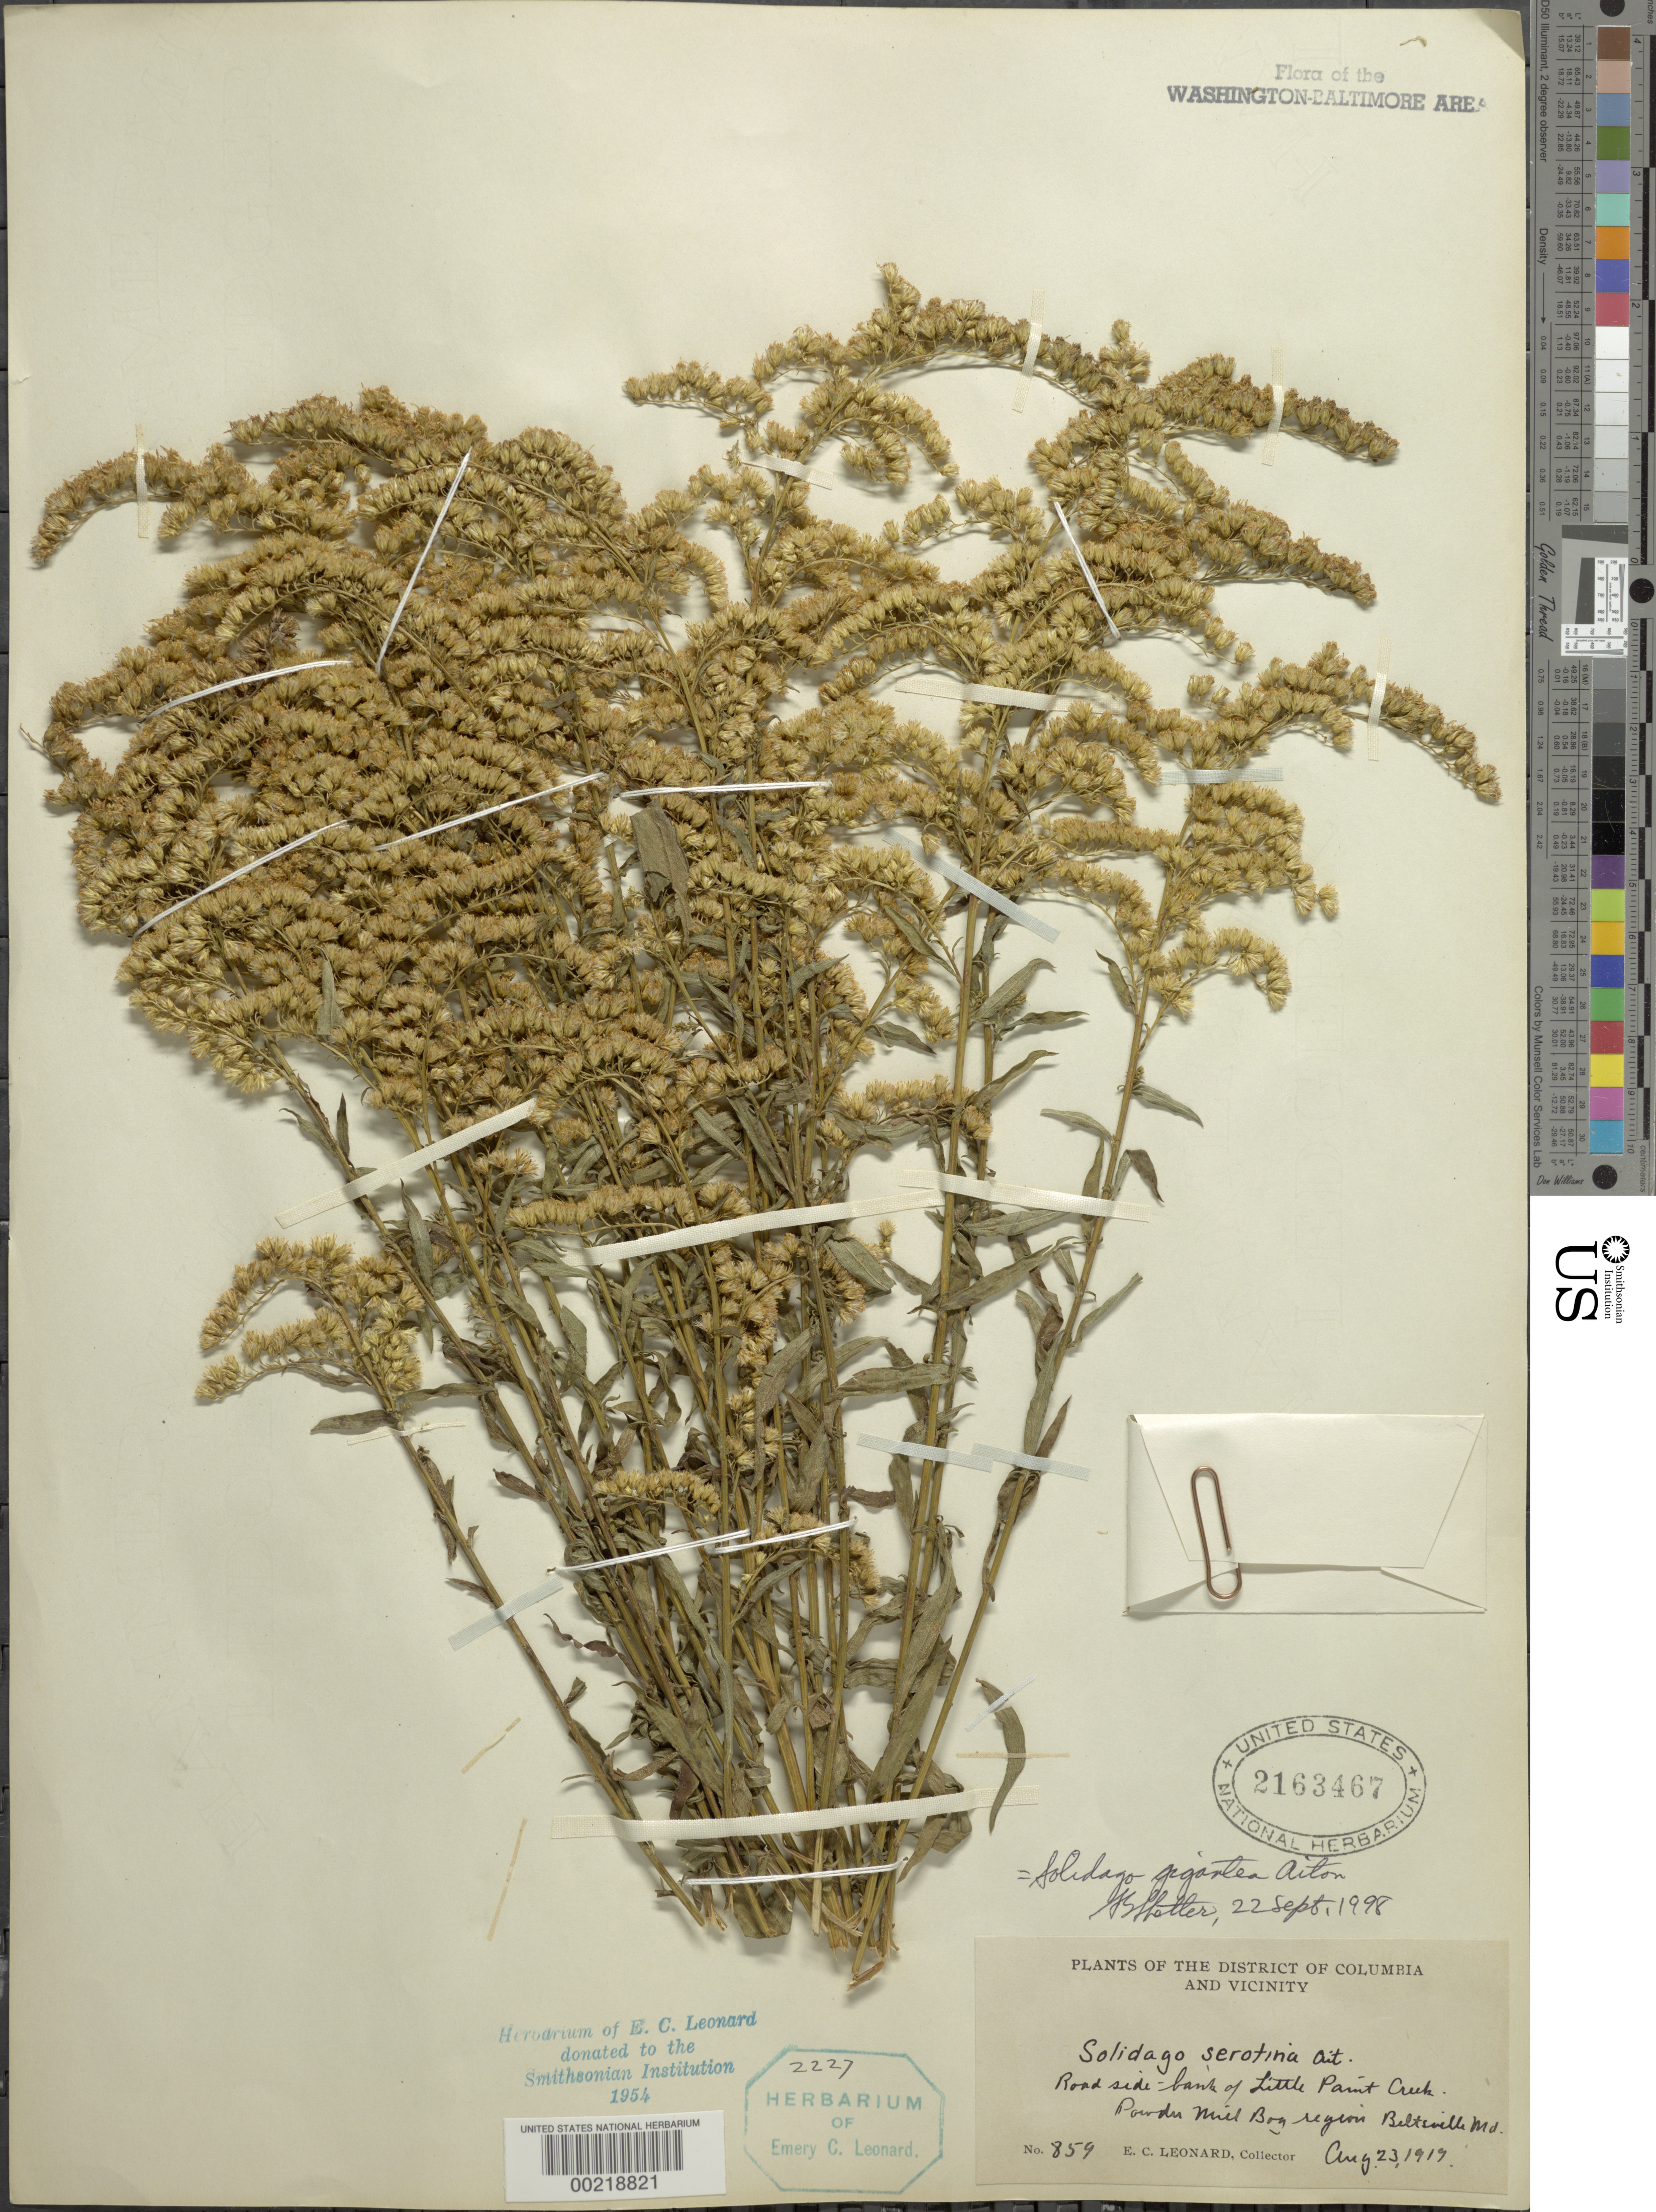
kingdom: Plantae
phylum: Tracheophyta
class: Magnoliopsida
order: Asterales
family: Asteraceae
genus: Solidago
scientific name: Solidago gigantea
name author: Aiton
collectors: E. C. Leonard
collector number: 859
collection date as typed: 23 Aug 1919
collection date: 1919-08-23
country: United States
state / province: Maryland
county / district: Prince George's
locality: Powder Mill Bog Region, Beltsville Little Paint Creek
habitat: Roadside bank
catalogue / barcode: US 2163467